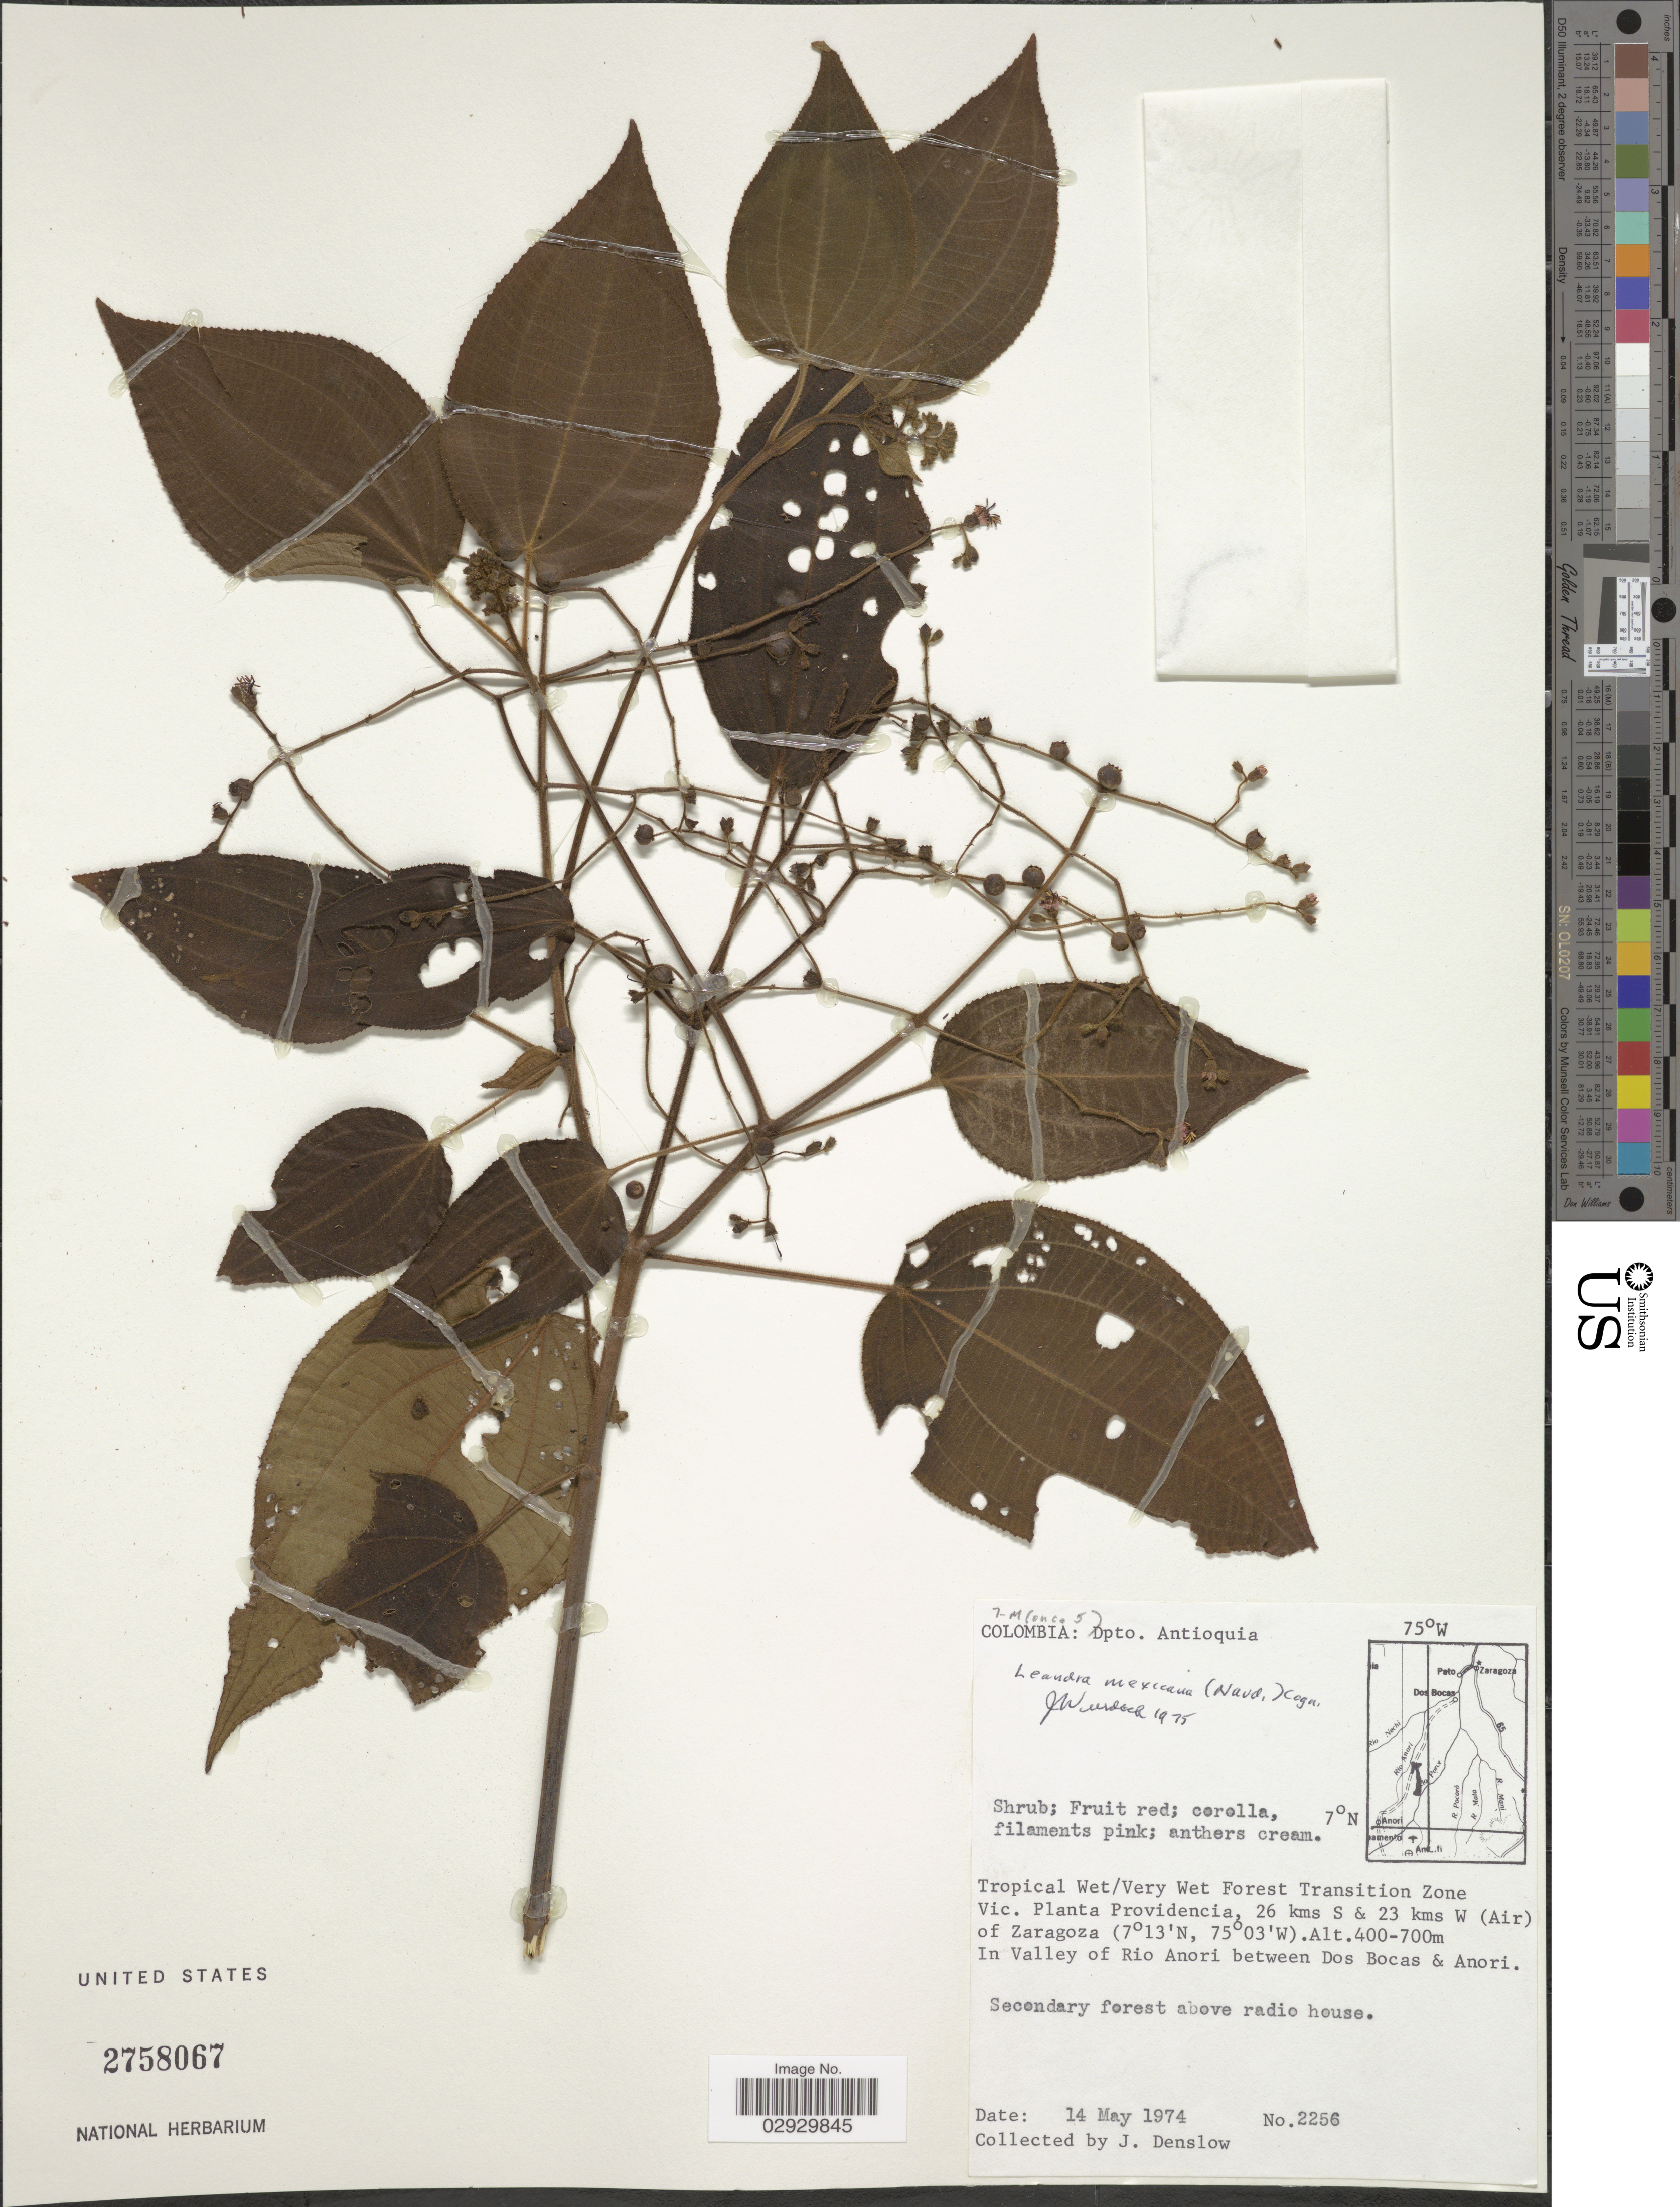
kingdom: Plantae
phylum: Tracheophyta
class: Magnoliopsida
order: Myrtales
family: Melastomataceae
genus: Leandra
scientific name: Leandra mexicana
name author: (Naudin) Cogn.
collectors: J. Denslow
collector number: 2256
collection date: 1974-05-14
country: Colombia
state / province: Antioquia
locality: Dpto. Antioquia, Tropical Wet/Very Wet Forest Transition Zone Vic. Planta Providencia, 26 kms S & 23 km W (Air) of Zaragoza. In Valley of Río Anorí between Dos Bocas & Anorí.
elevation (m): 400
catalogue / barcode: US 2758067